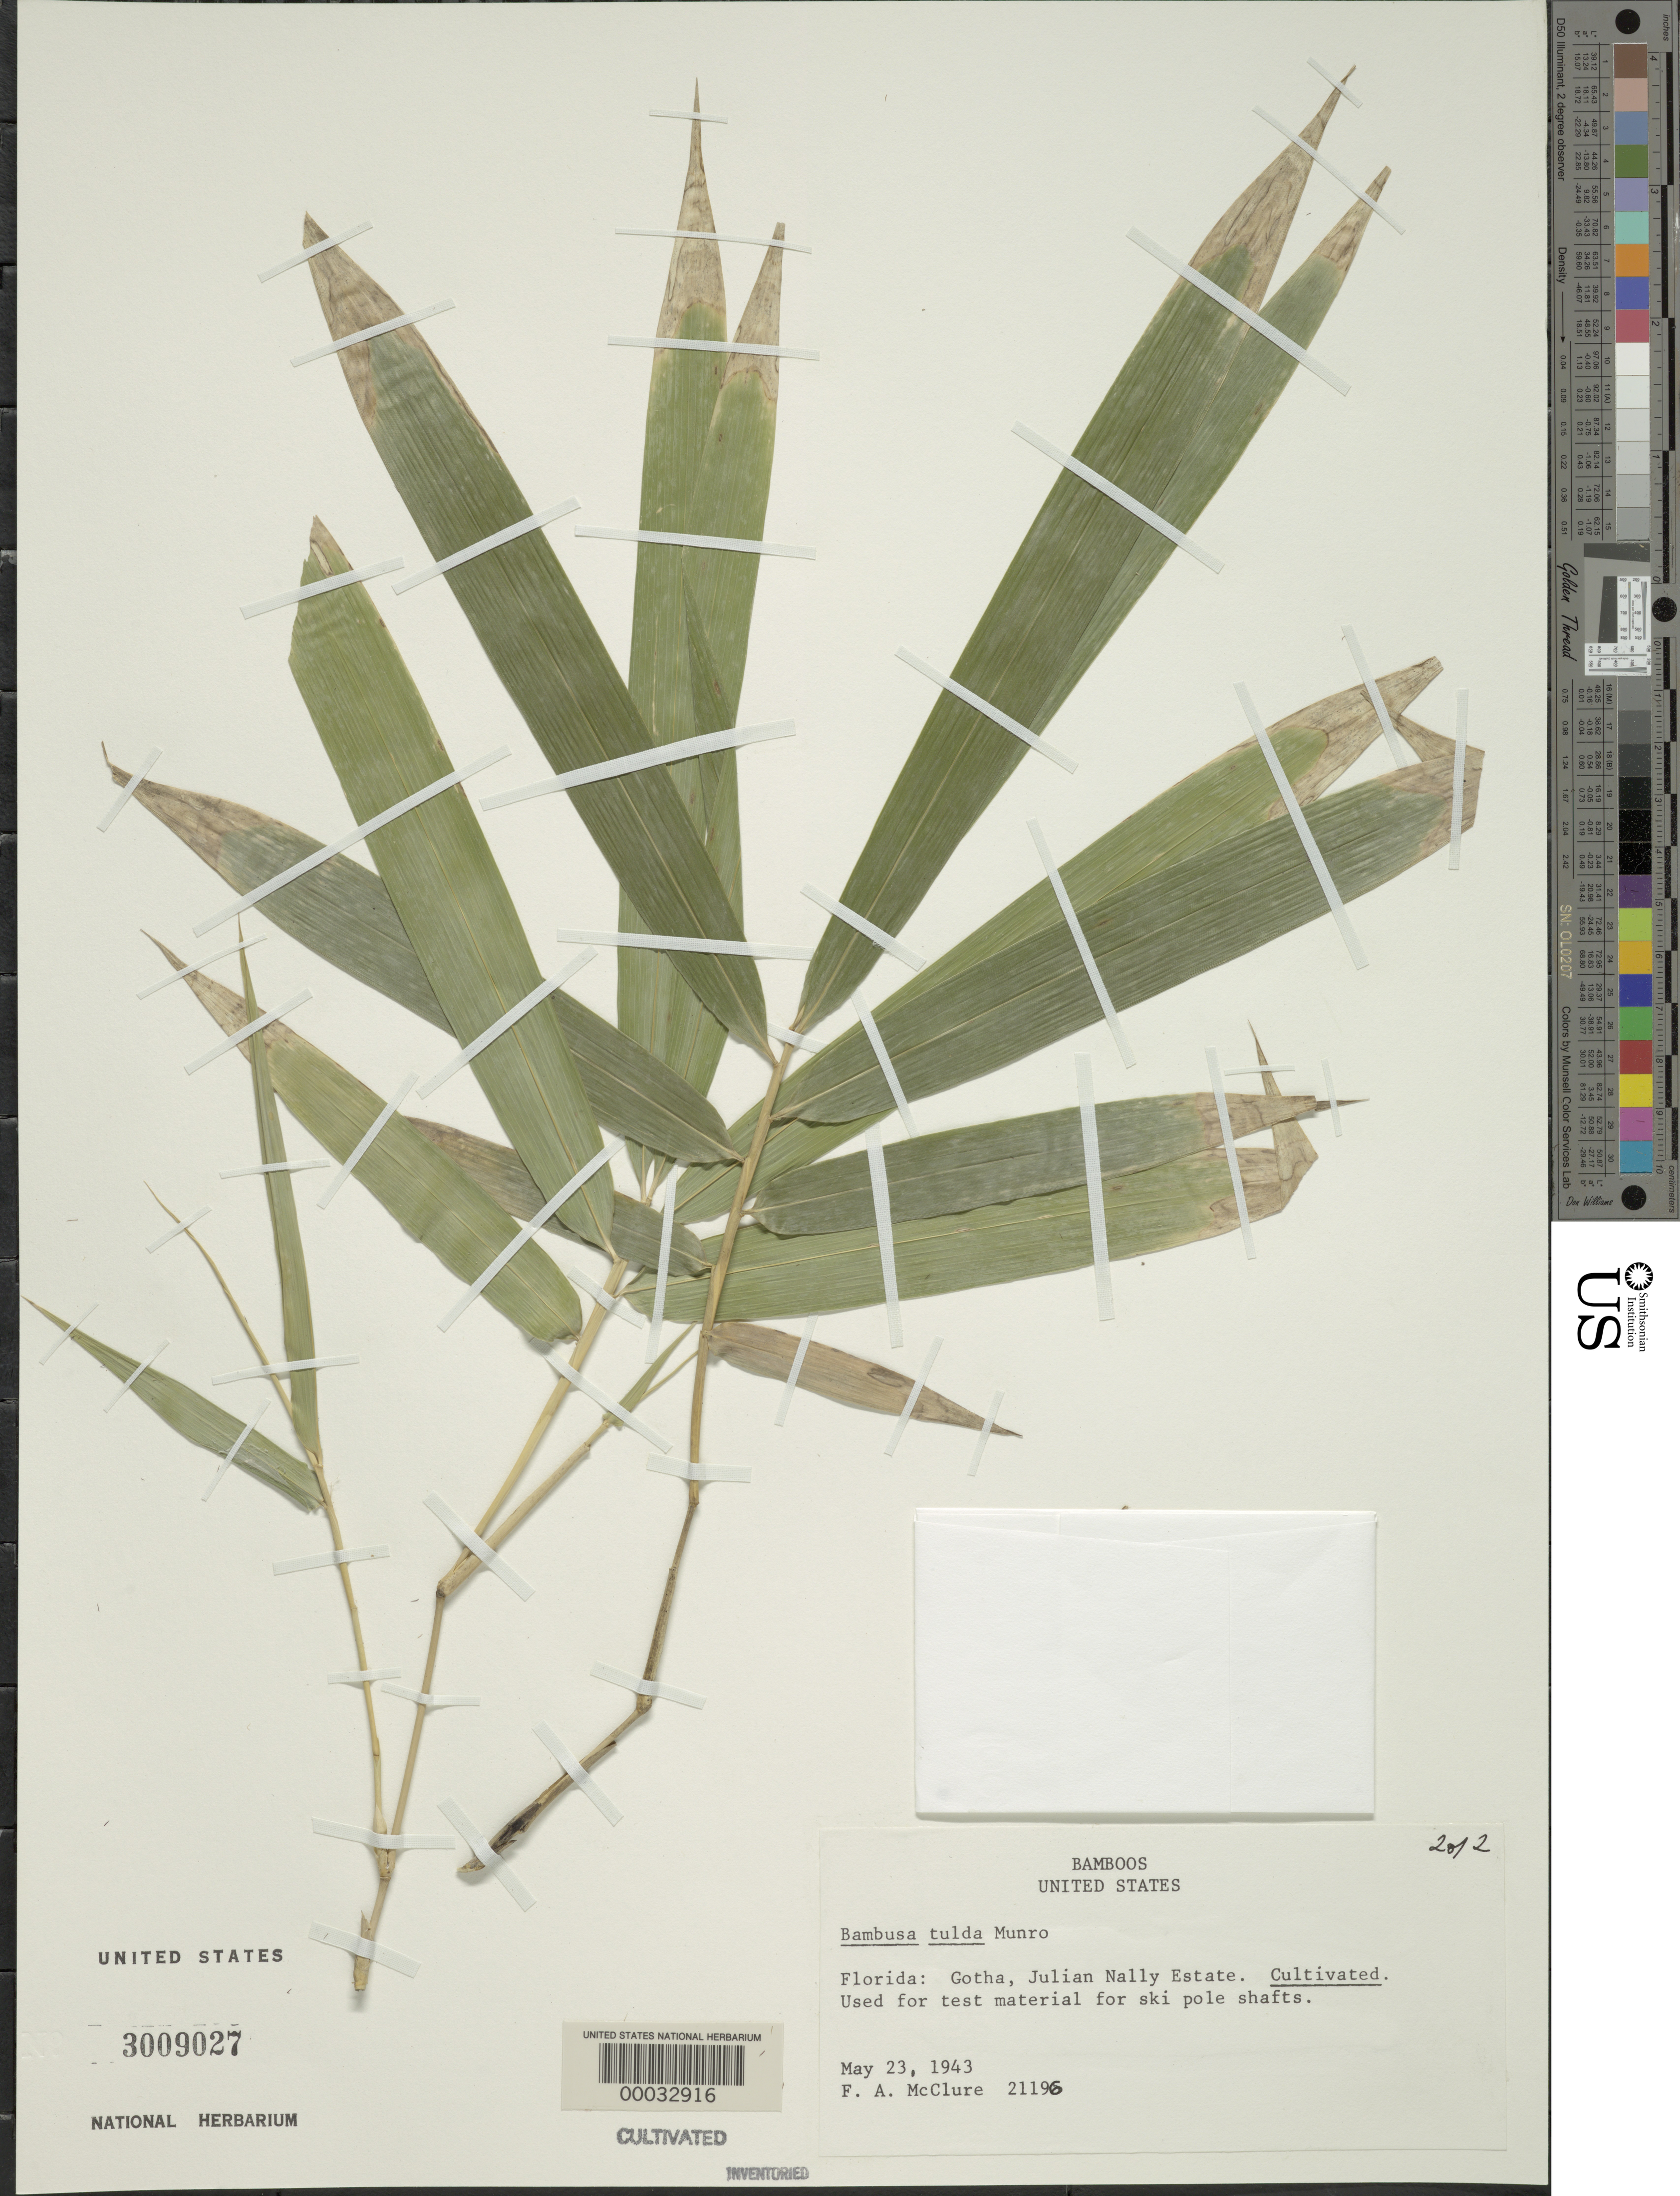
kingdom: Plantae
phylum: Tracheophyta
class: Liliopsida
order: Poales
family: Poaceae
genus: Bambusa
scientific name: Bambusa tulda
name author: Roxb.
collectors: F. A. McClure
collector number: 21196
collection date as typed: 23 May 1943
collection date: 1943-05-23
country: United States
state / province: Florida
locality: Julian nally estate, gotha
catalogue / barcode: US 3009027